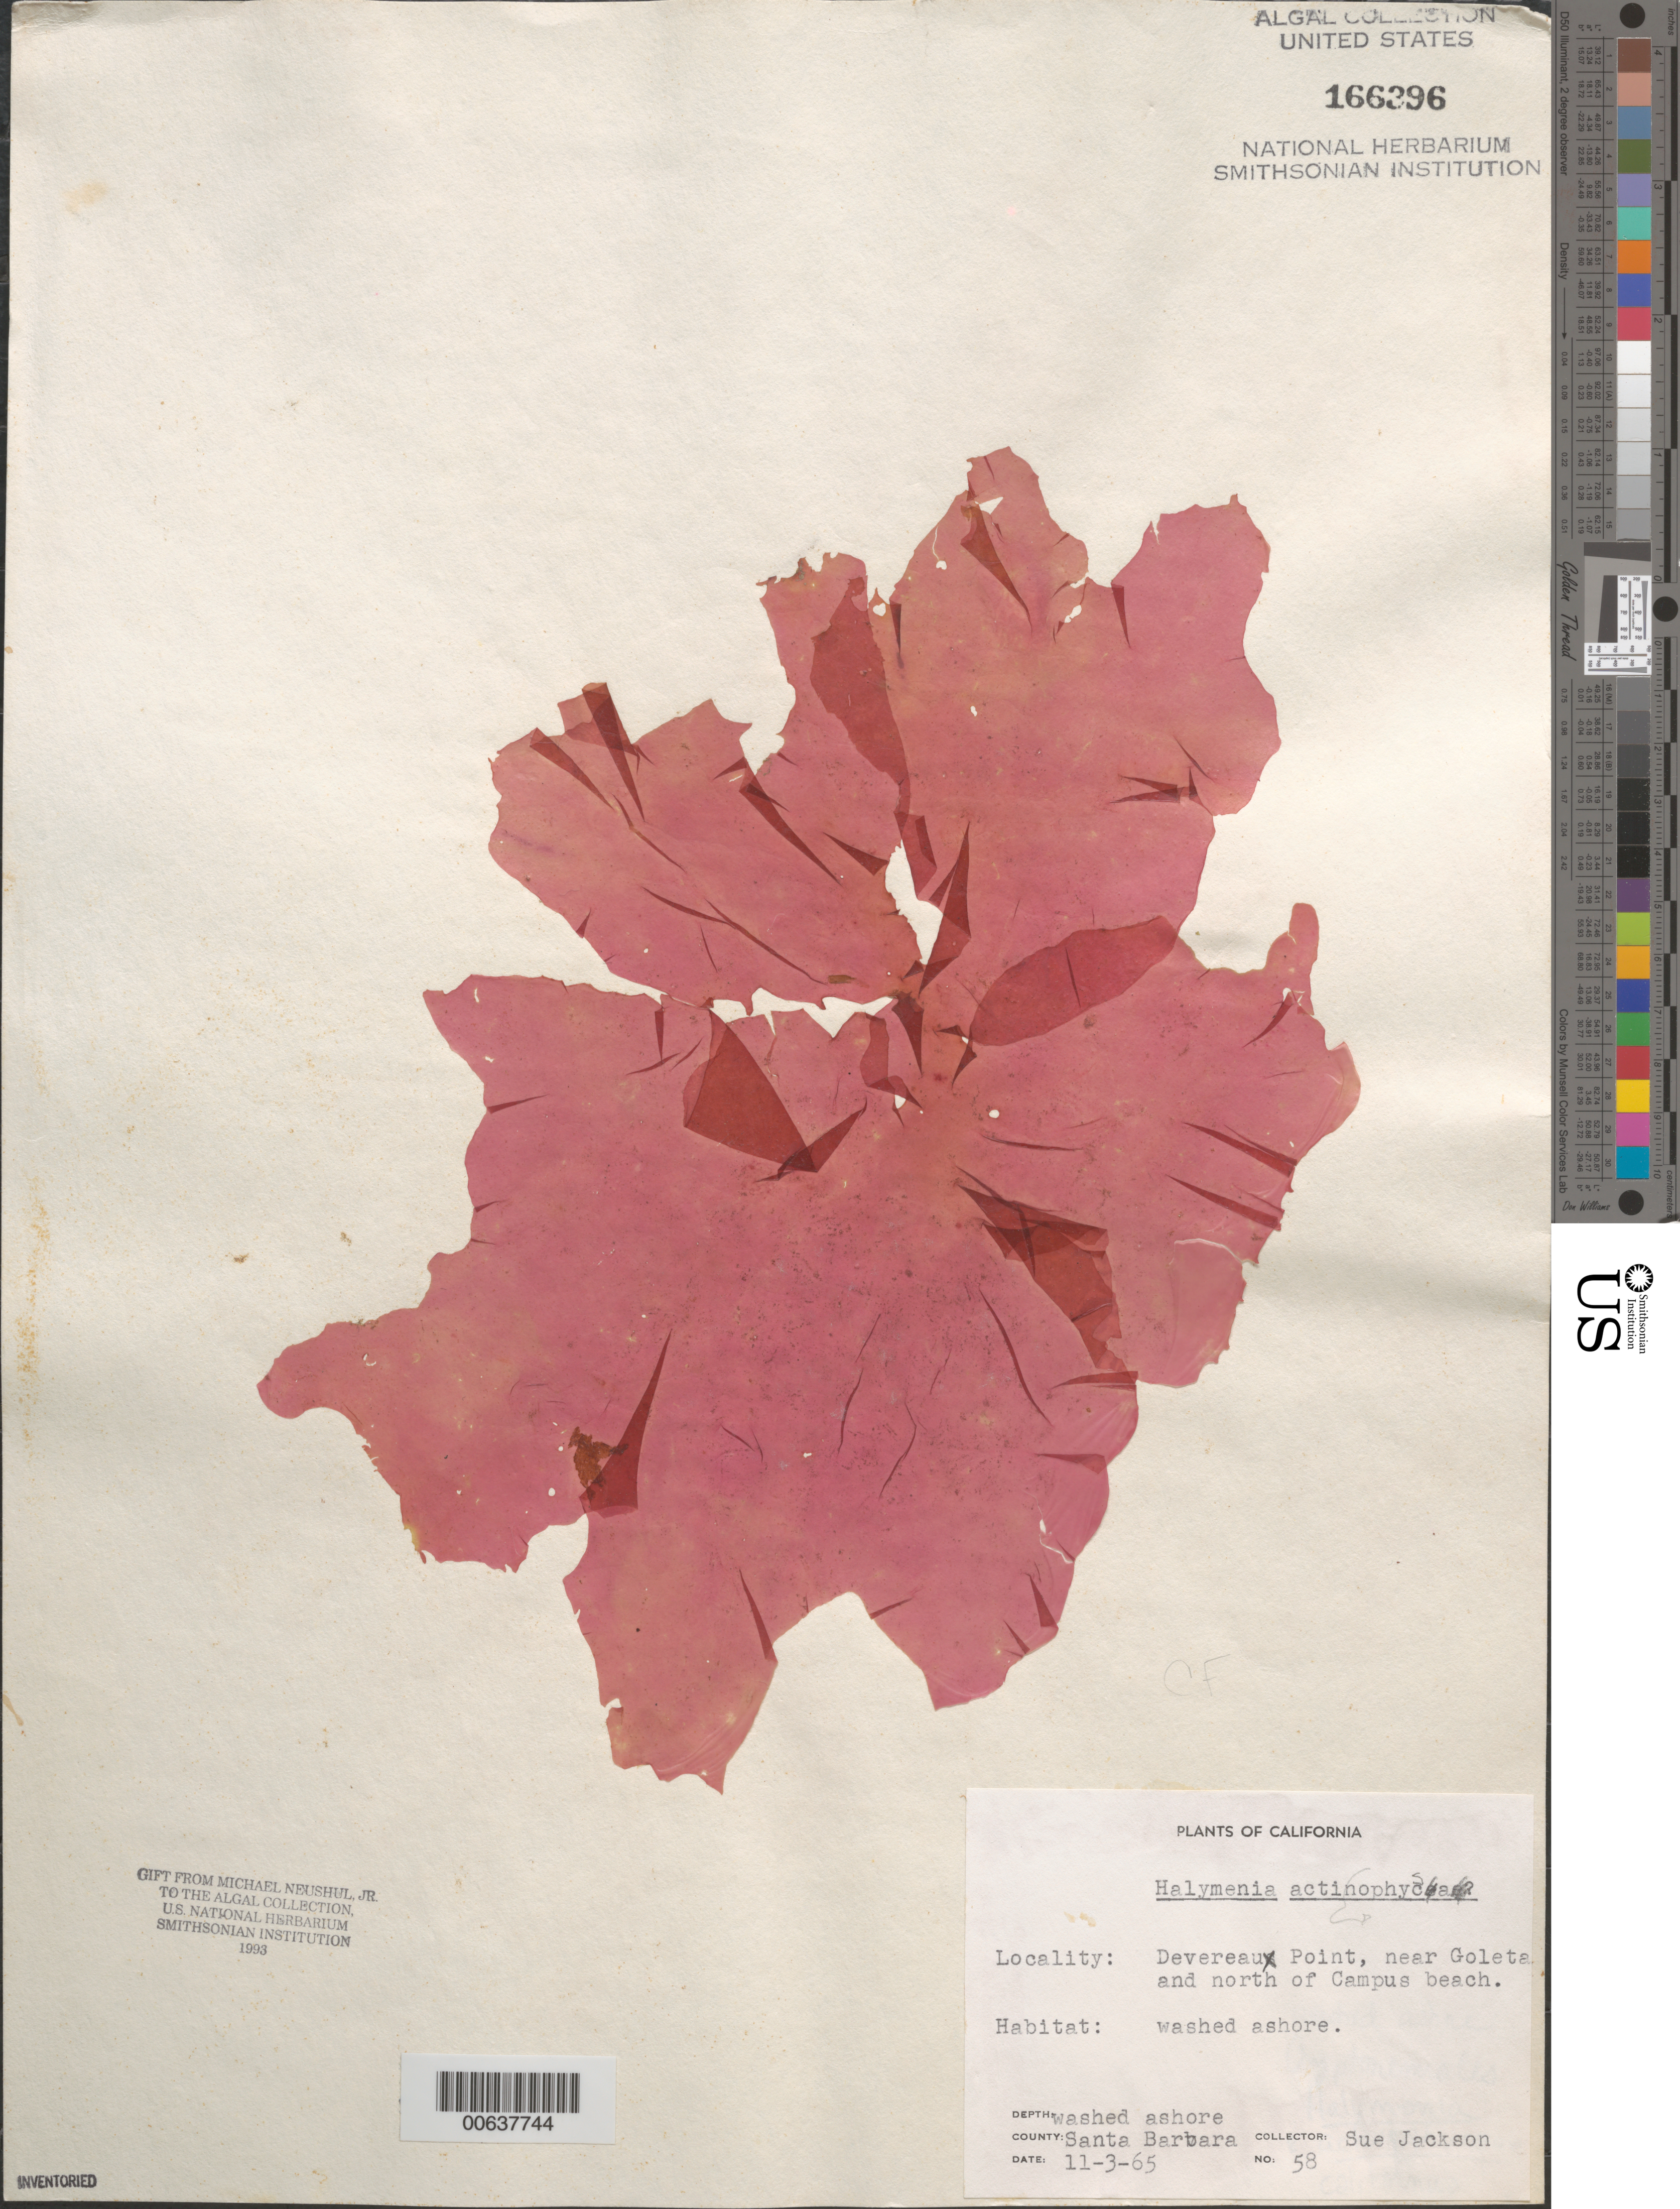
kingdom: Plantae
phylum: Rhodophyta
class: Florideophyceae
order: Halymeniales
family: Halymeniaceae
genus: Halymenia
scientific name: Halymenia actinophysa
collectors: S. Jackson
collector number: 58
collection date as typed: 03 Nov 1965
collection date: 1965-11-03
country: United States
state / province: California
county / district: Santa Barbara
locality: Devereaux Point, north of Goleta, and north of Campus Beach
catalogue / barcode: US 166396